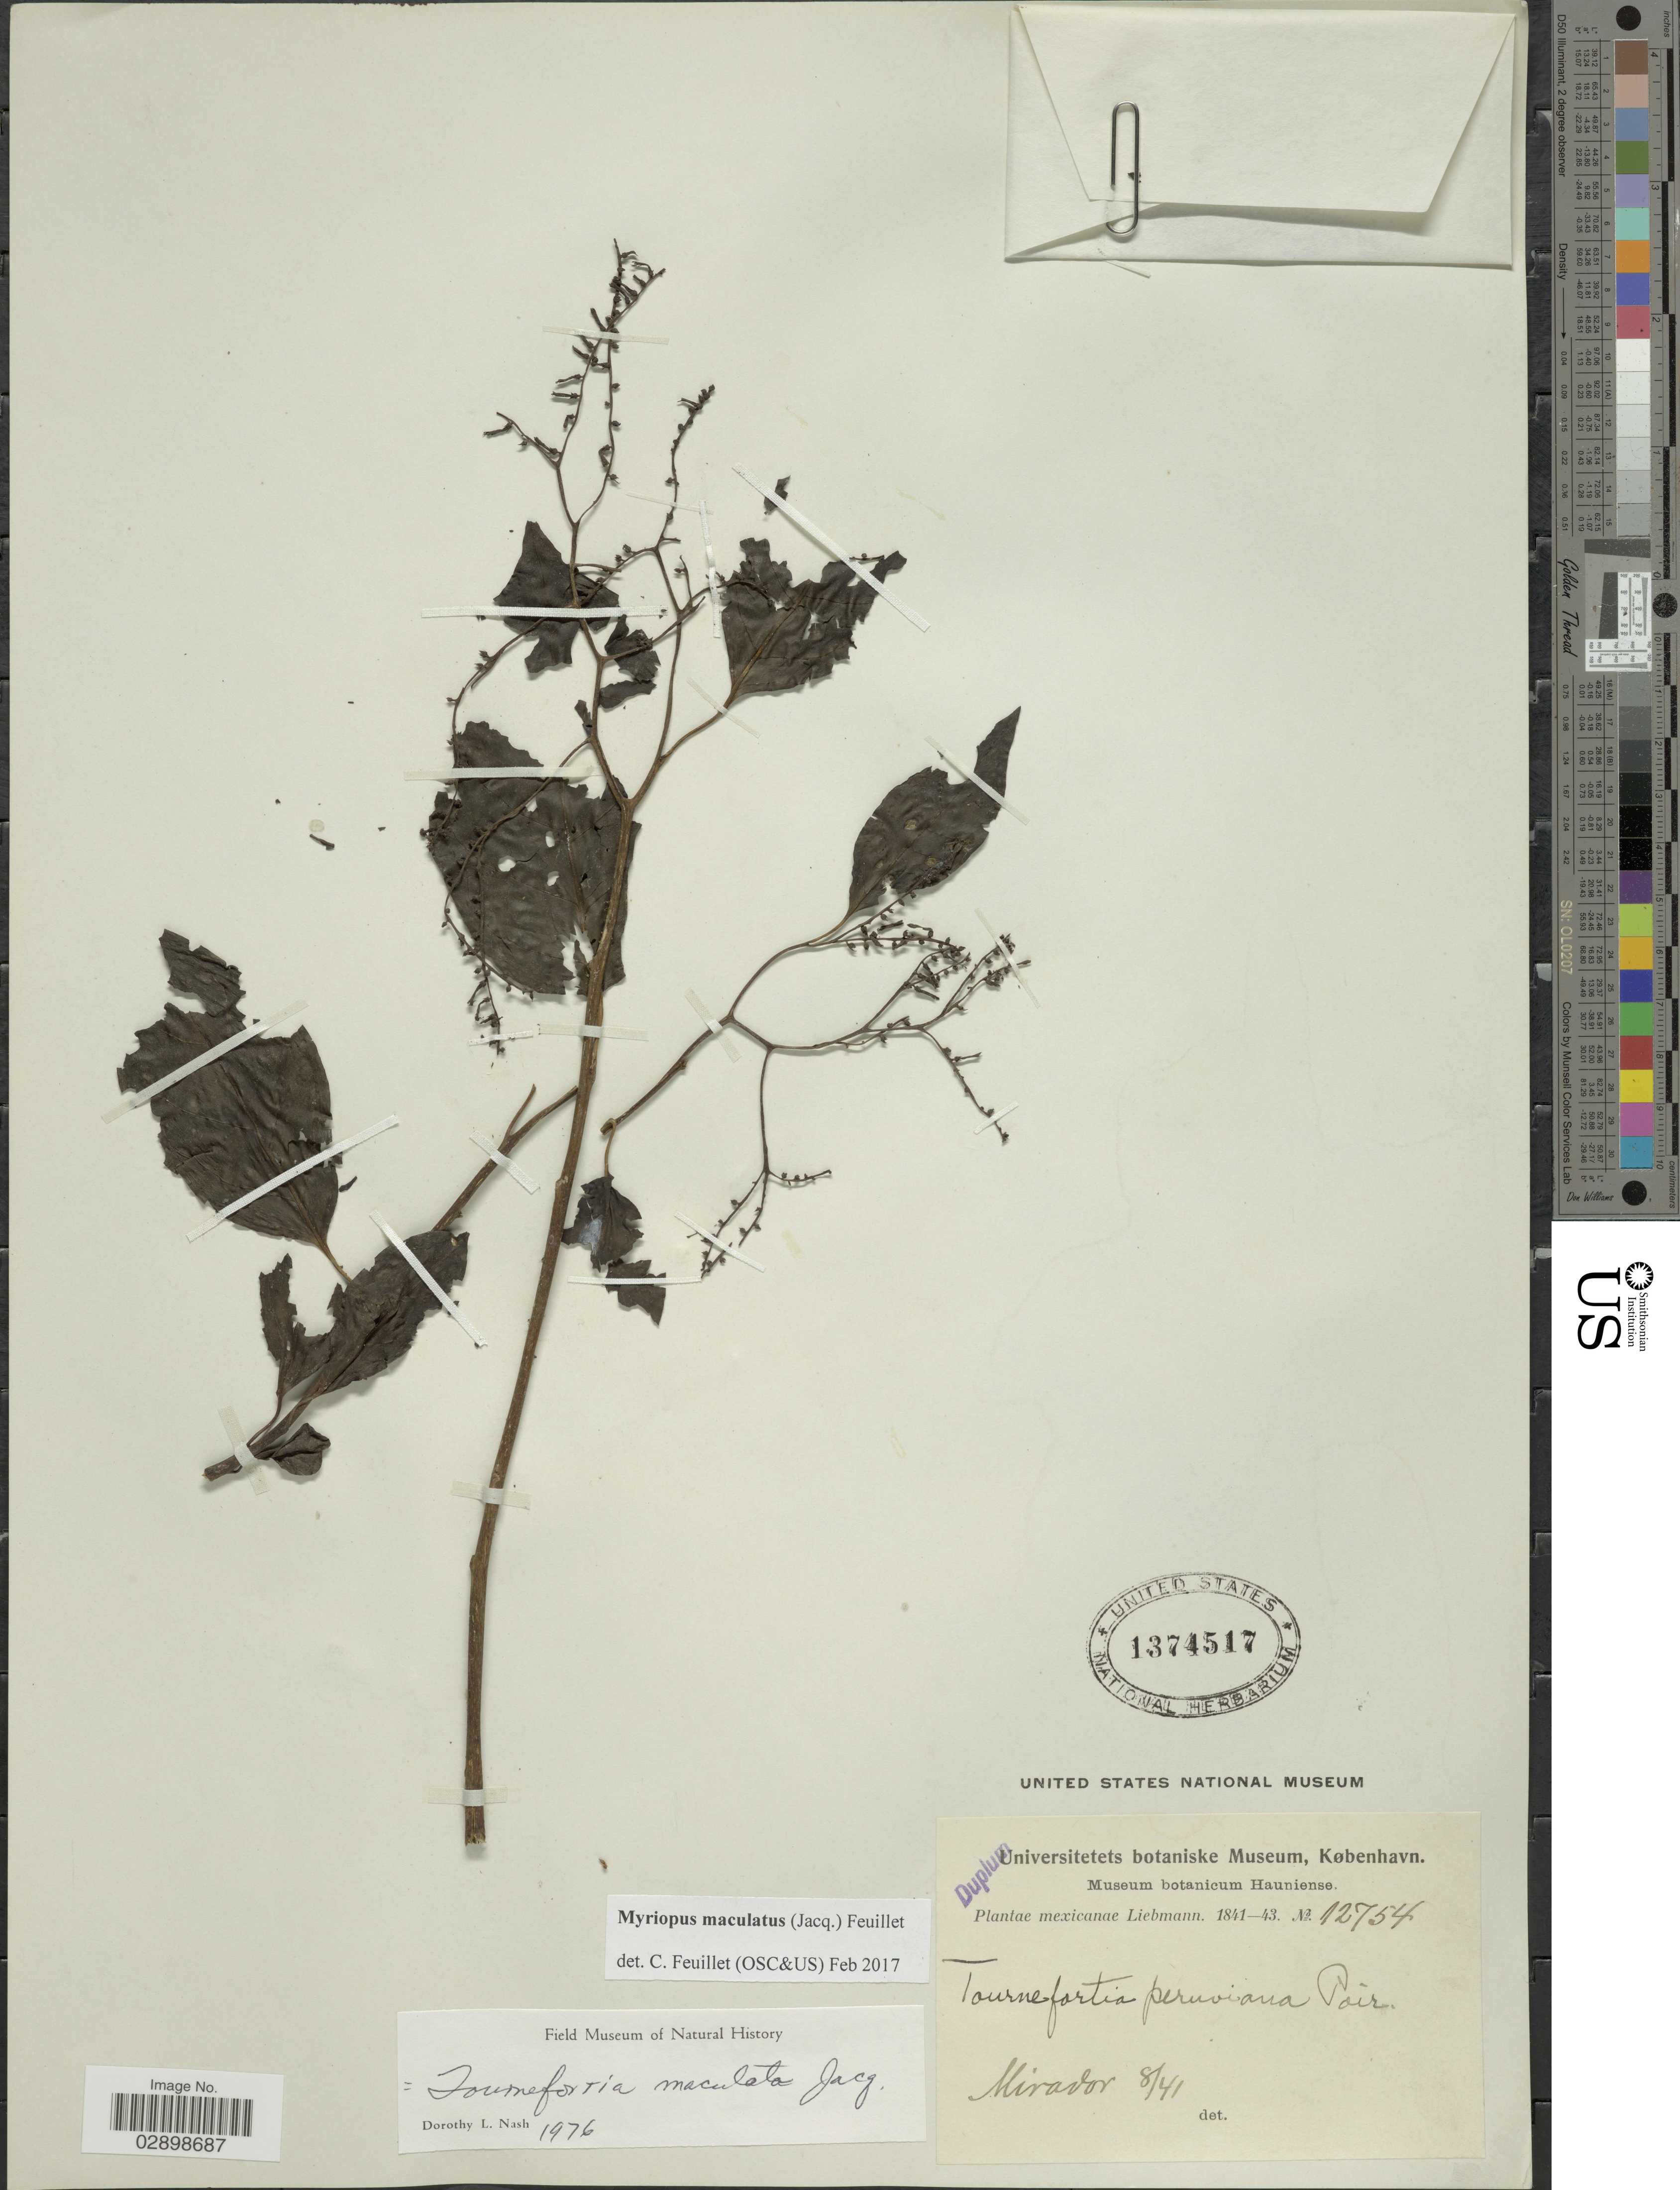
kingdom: Plantae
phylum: Tracheophyta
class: Magnoliopsida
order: Boraginales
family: Heliotropiaceae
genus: Myriopus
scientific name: Myriopus maculatus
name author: (Jacq.) Feuillet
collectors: Liebmann, --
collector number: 12754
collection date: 1841-08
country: Mexico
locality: Mirador.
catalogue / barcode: US 1374517